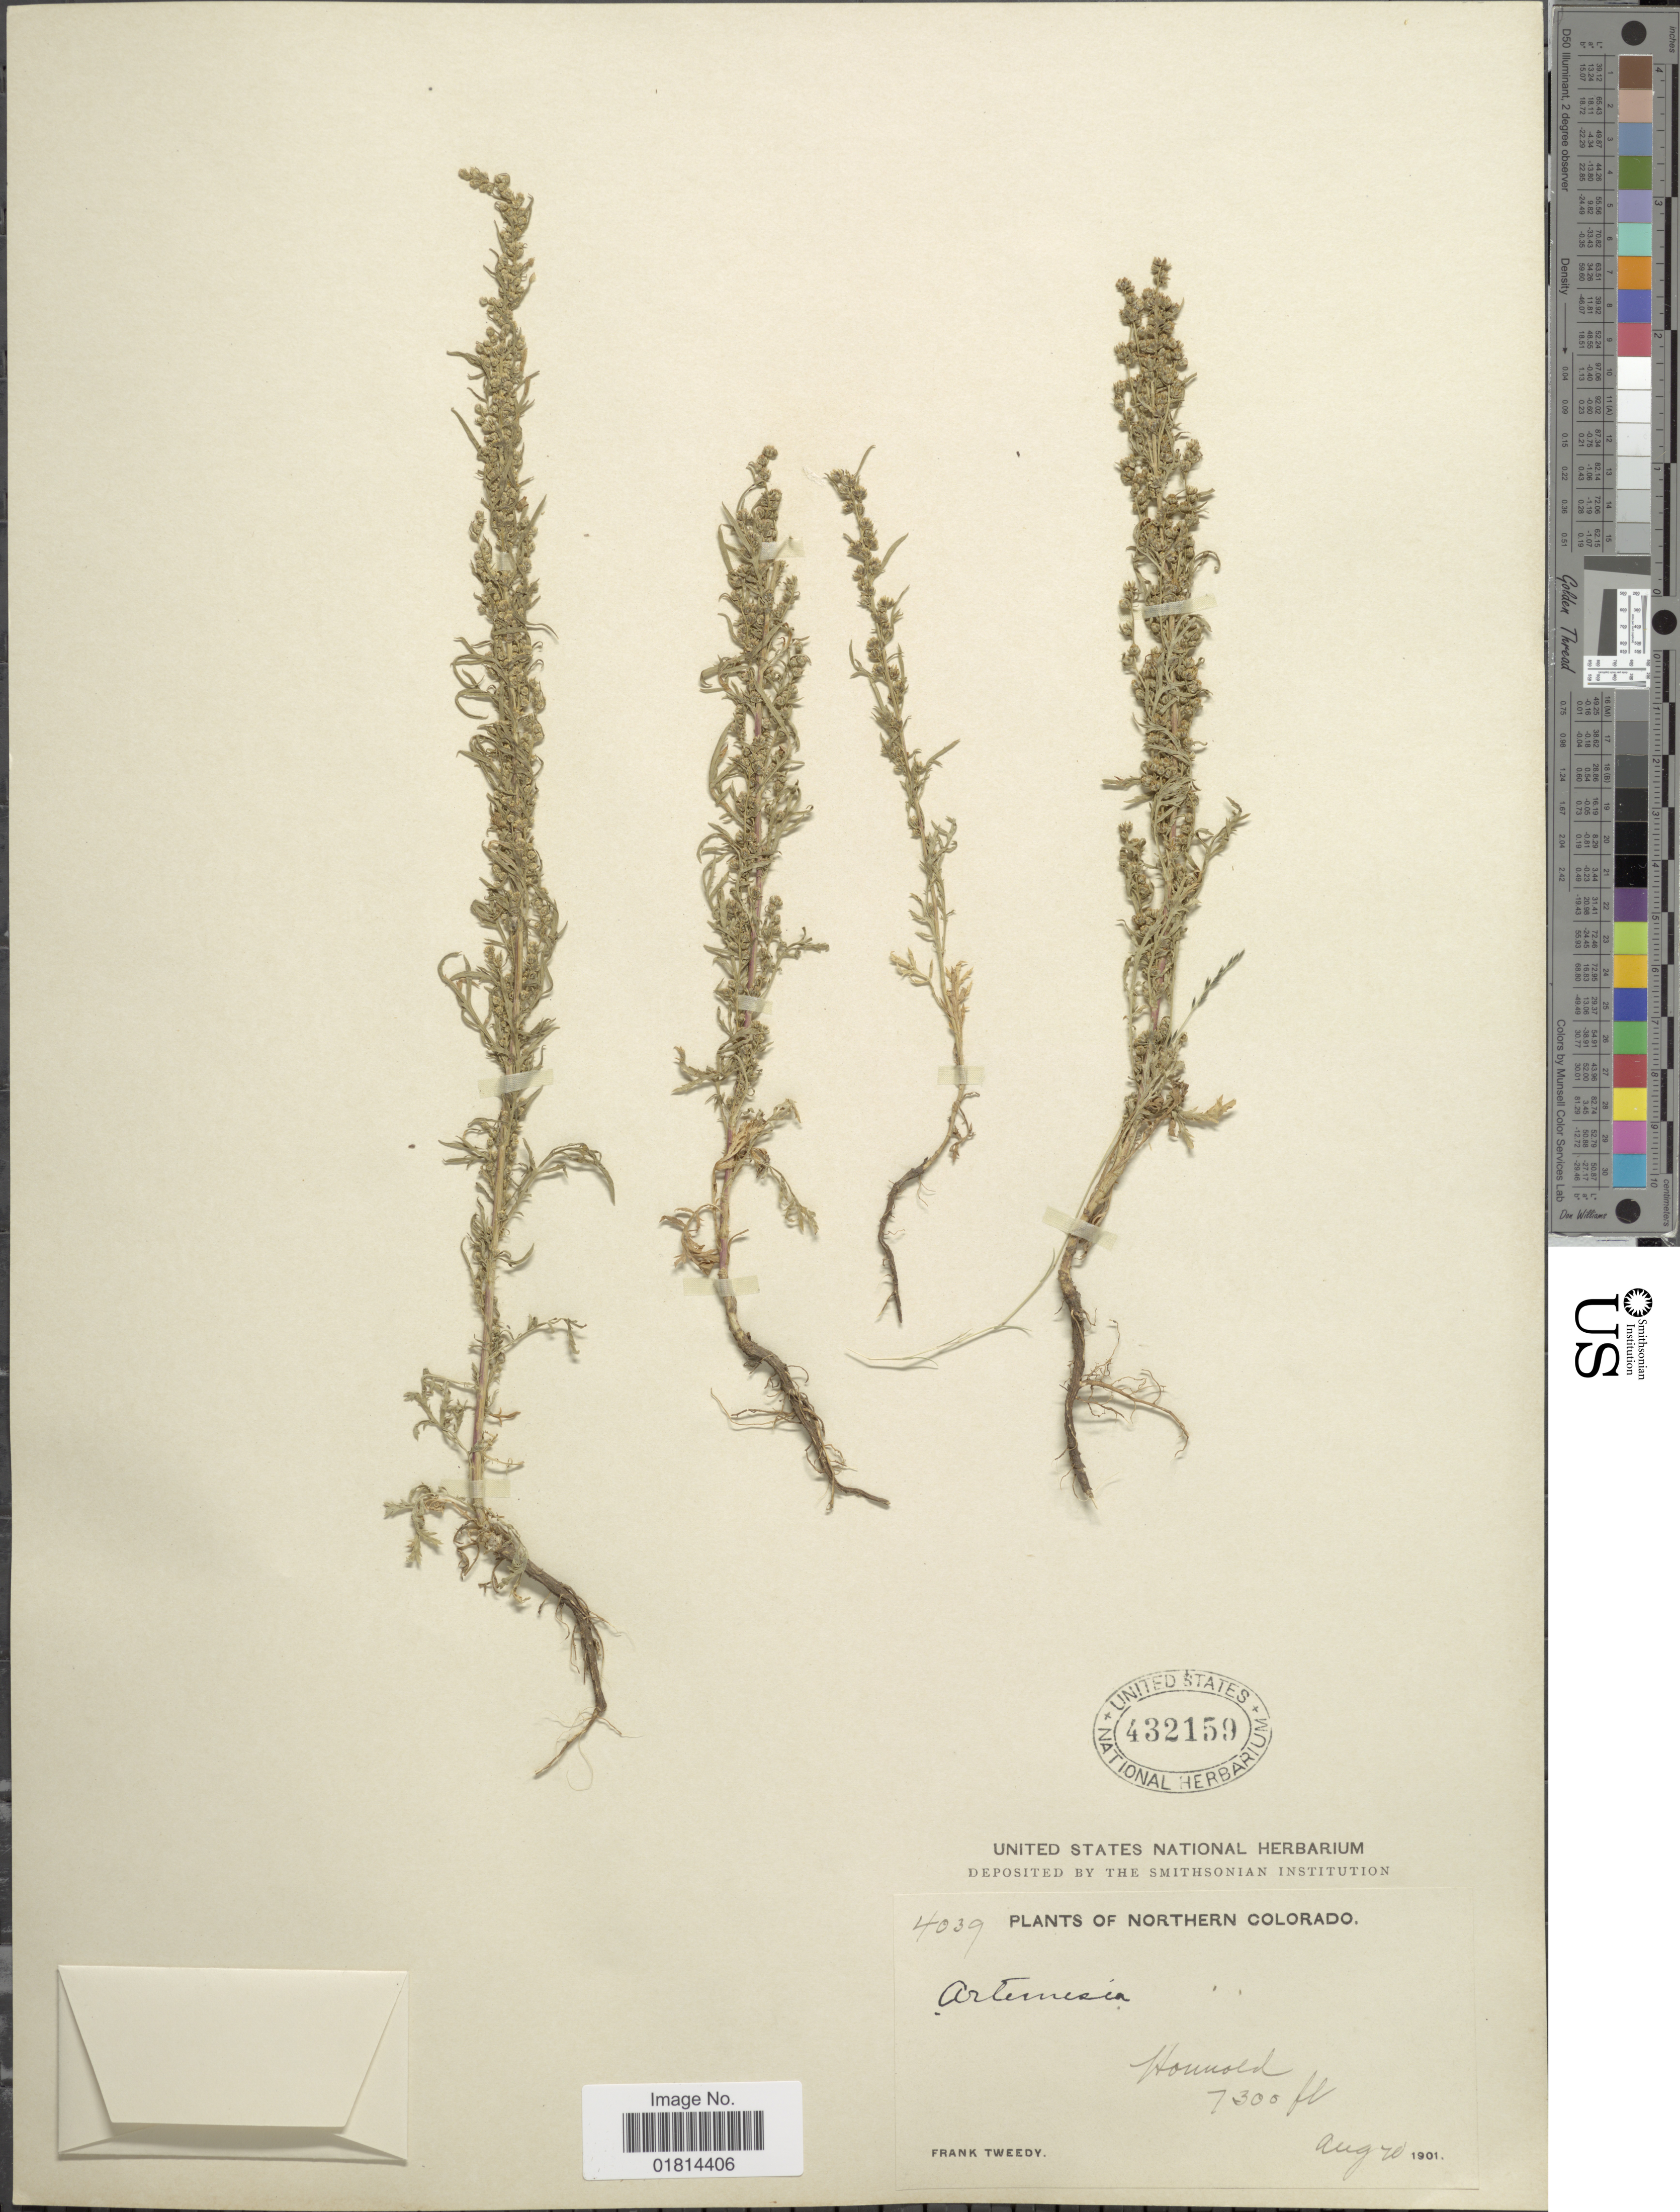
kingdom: Plantae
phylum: Tracheophyta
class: Magnoliopsida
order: Asterales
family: Asteraceae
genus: Artemisia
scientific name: Artemisia biennis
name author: Willd.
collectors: F. Tweedy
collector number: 4039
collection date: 1901-08-20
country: United States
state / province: Colorado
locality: Northern Colorado. Honnold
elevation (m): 2225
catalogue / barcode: US 432159